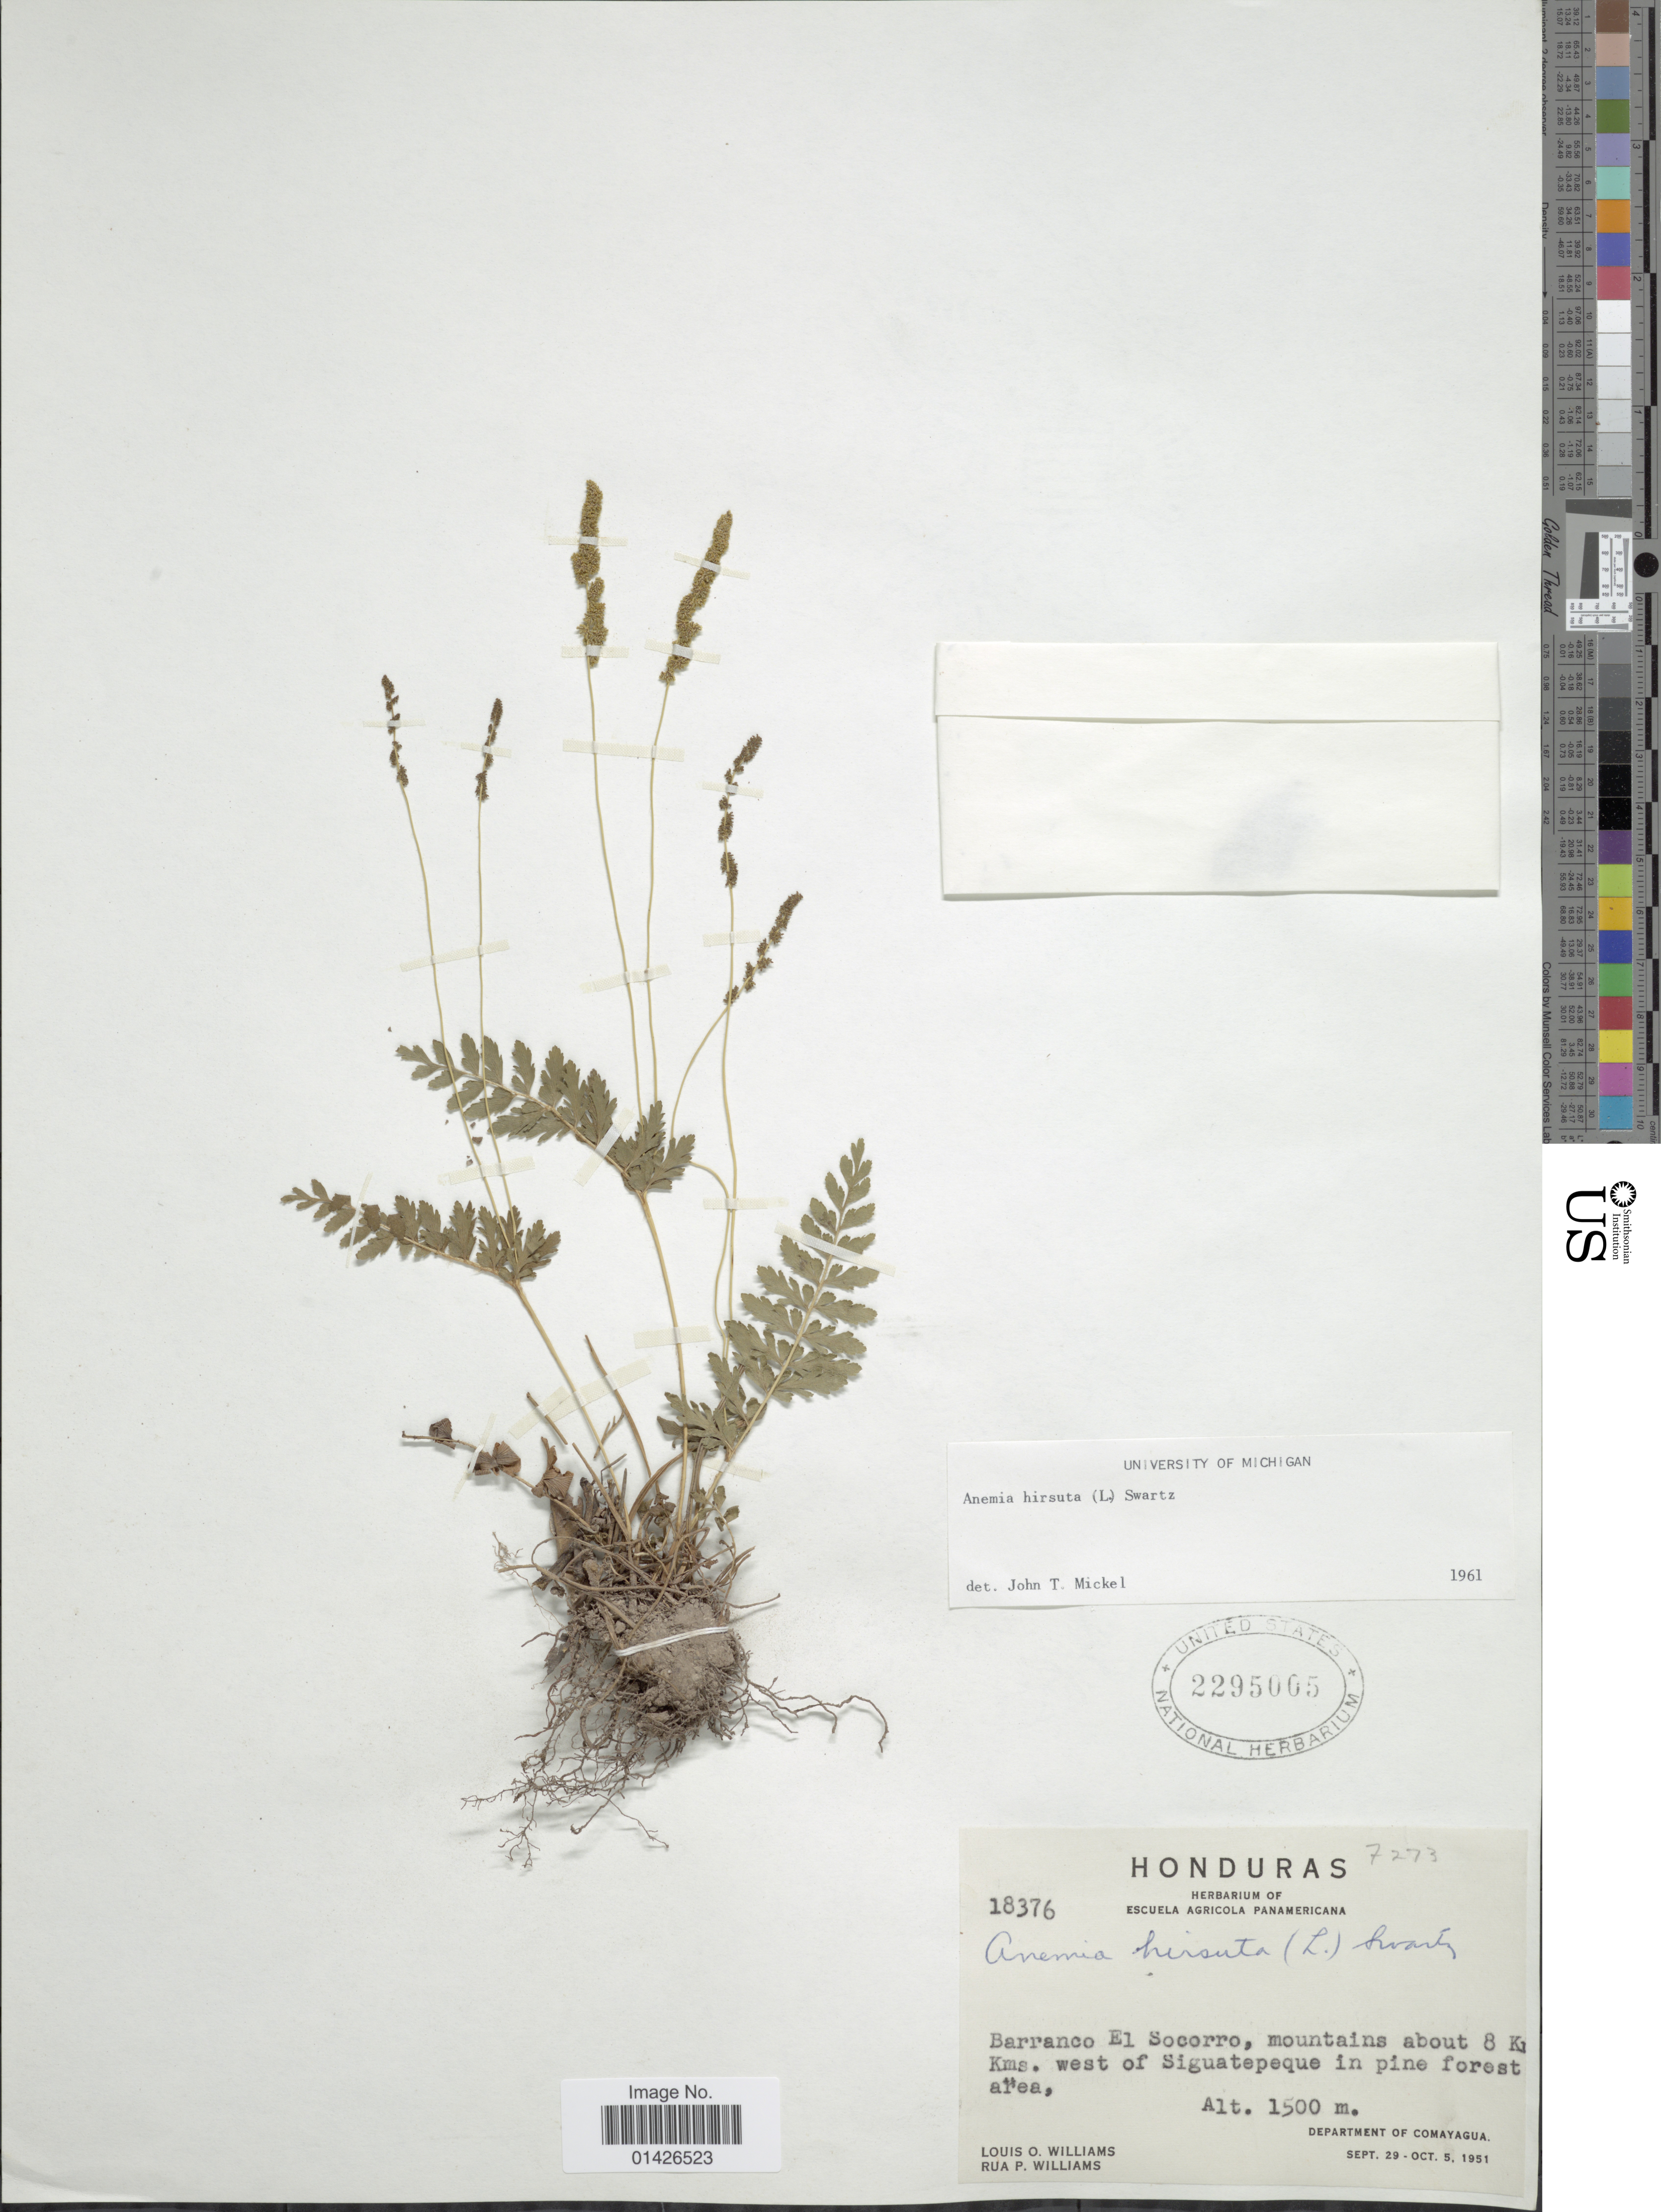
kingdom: Plantae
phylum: Tracheophyta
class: Polypodiopsida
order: Schizaeales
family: Anemiaceae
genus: Anemia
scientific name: Anemia hirsuta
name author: (L.) Sw.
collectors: L. O. Williams & R. P. Williams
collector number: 18376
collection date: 1951-09-29/1951-10-05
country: Honduras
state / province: Comayagua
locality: Barranco El Socorro, mountains about 9 Kms. west of Siguatepec in pine area forest area, Department of Comayagua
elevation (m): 1500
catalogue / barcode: US 2295005